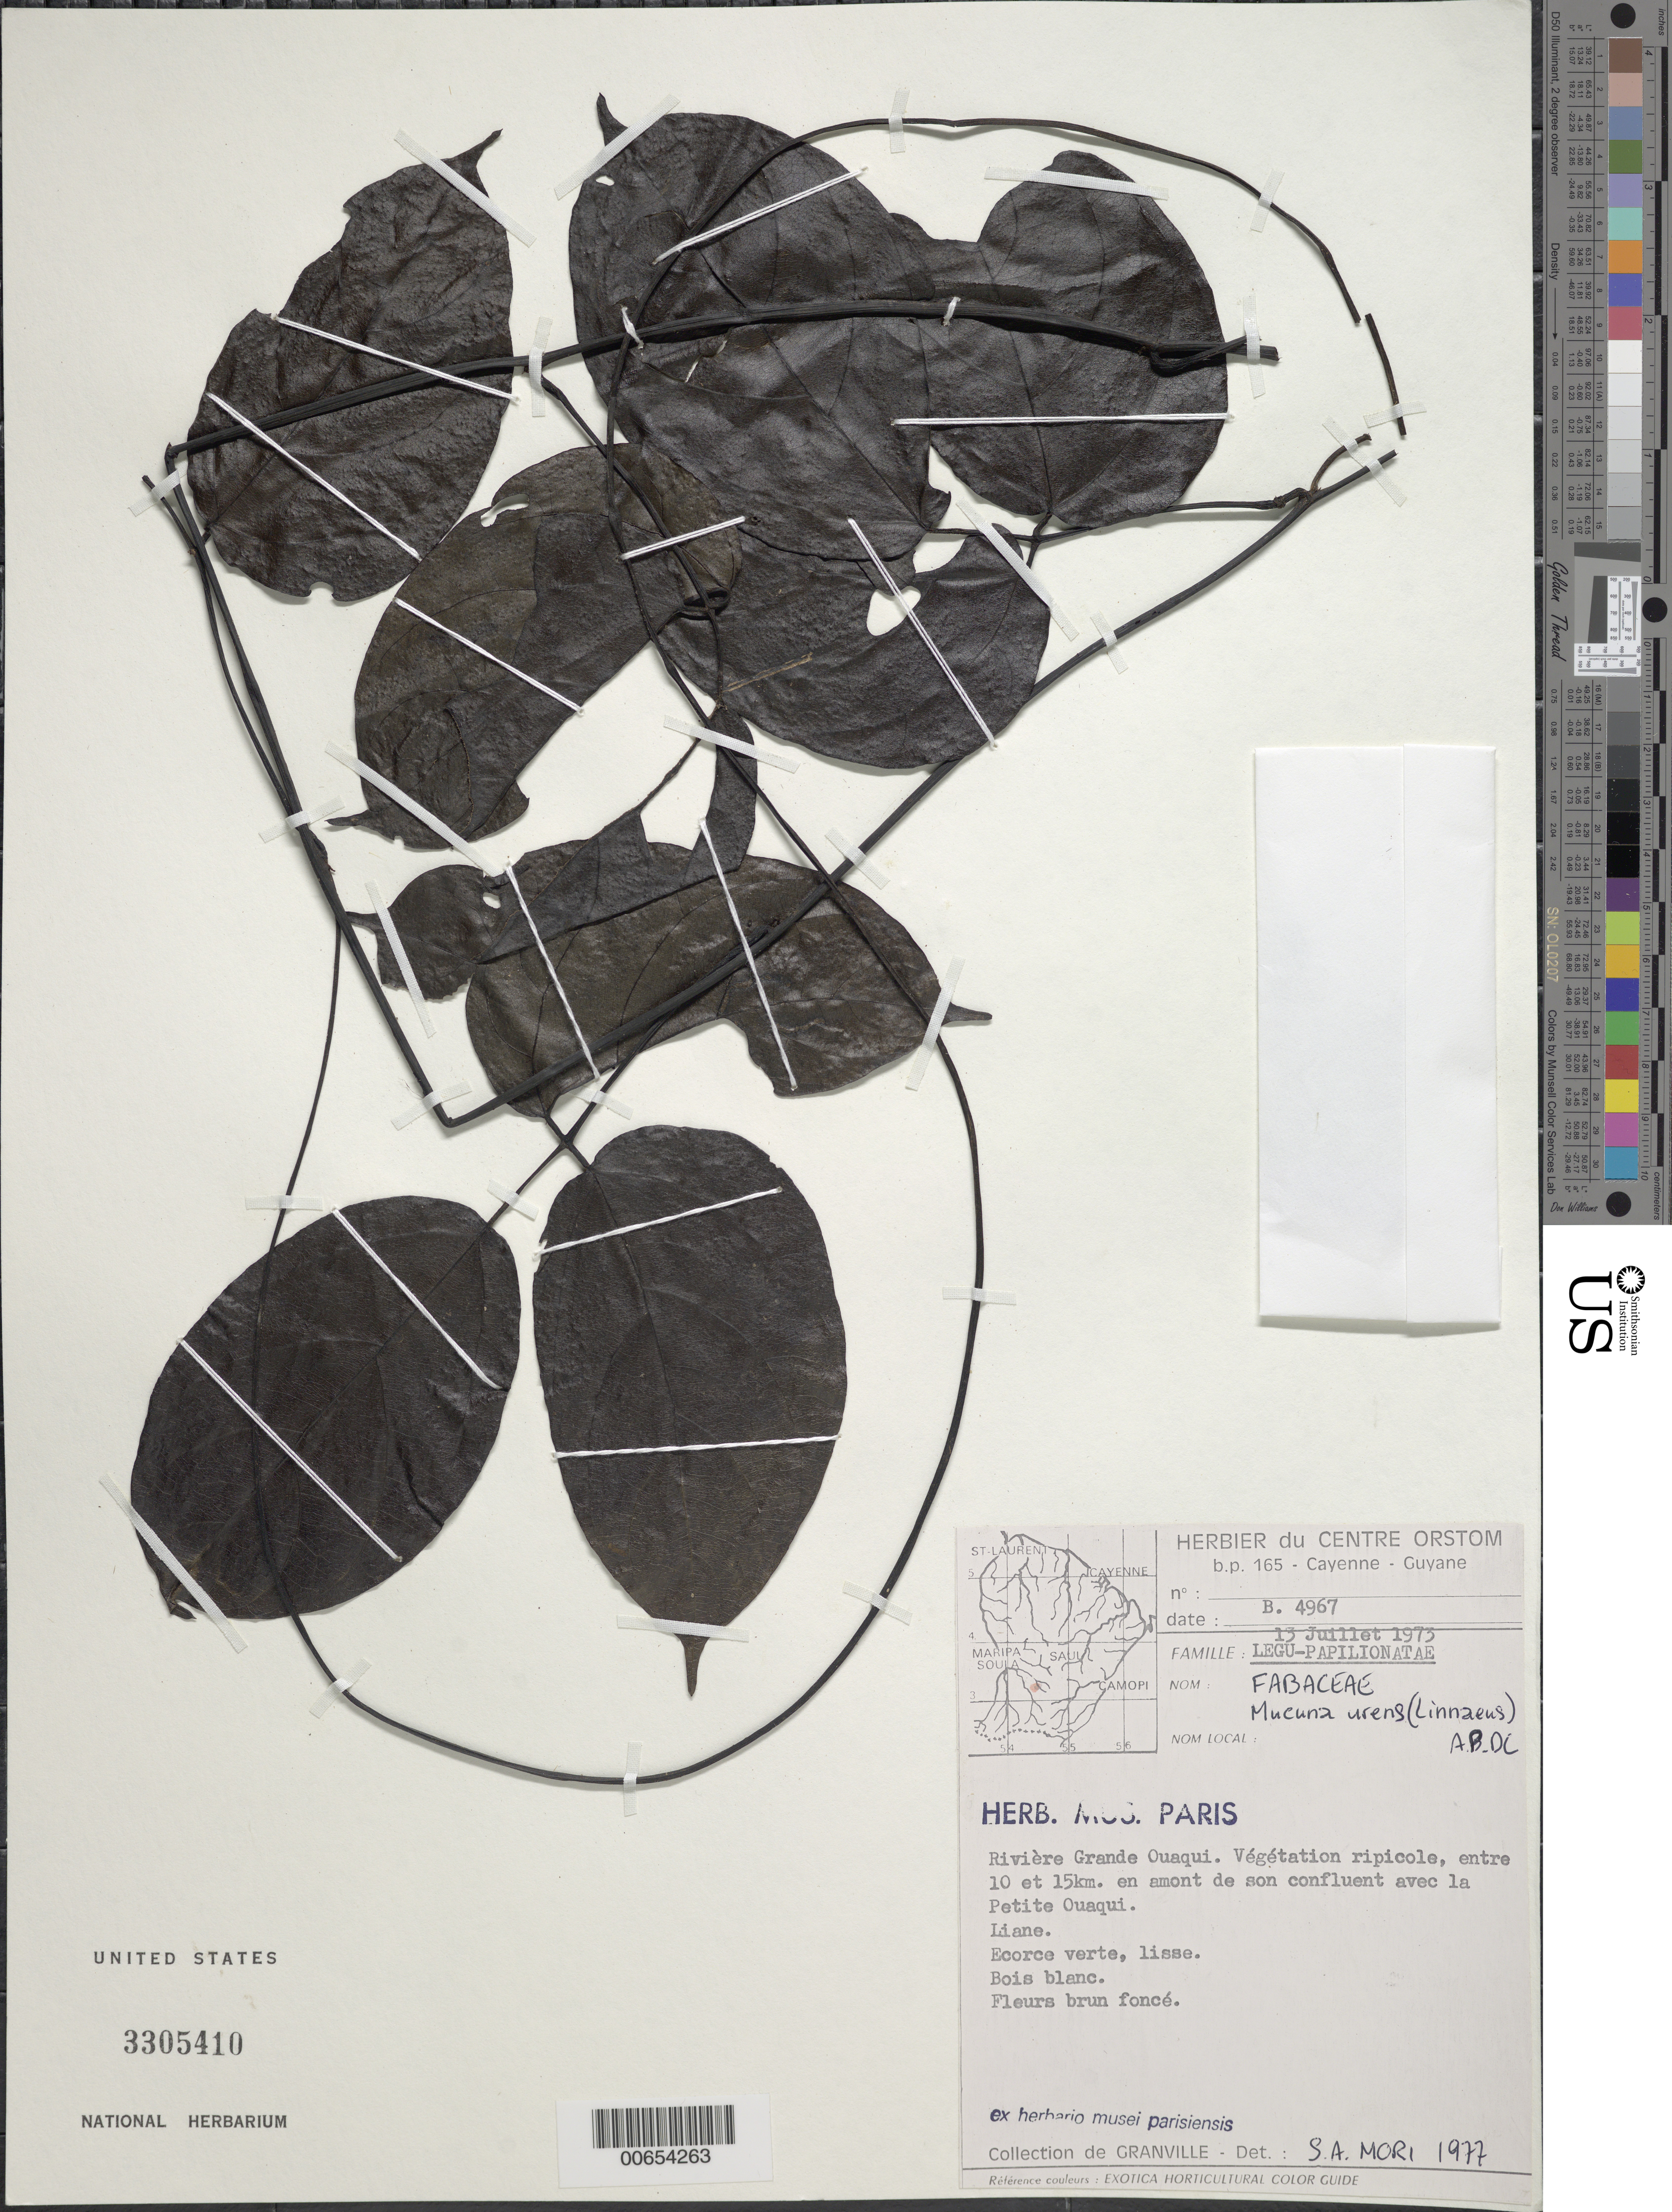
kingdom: Plantae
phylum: Tracheophyta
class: Magnoliopsida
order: Fabales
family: Fabaceae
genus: Mucuna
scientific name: Mucuna urens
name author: (L.) Medik.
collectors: J.-J. de Granville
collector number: B 4967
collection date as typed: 13-Jul-73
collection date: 1973-07-13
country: French Guiana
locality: Rivière Grande Ouaqui, 10-15 km en amont de son confluent avec la Petite Ouaqui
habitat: Vegetation ripicole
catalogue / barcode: US 3305410